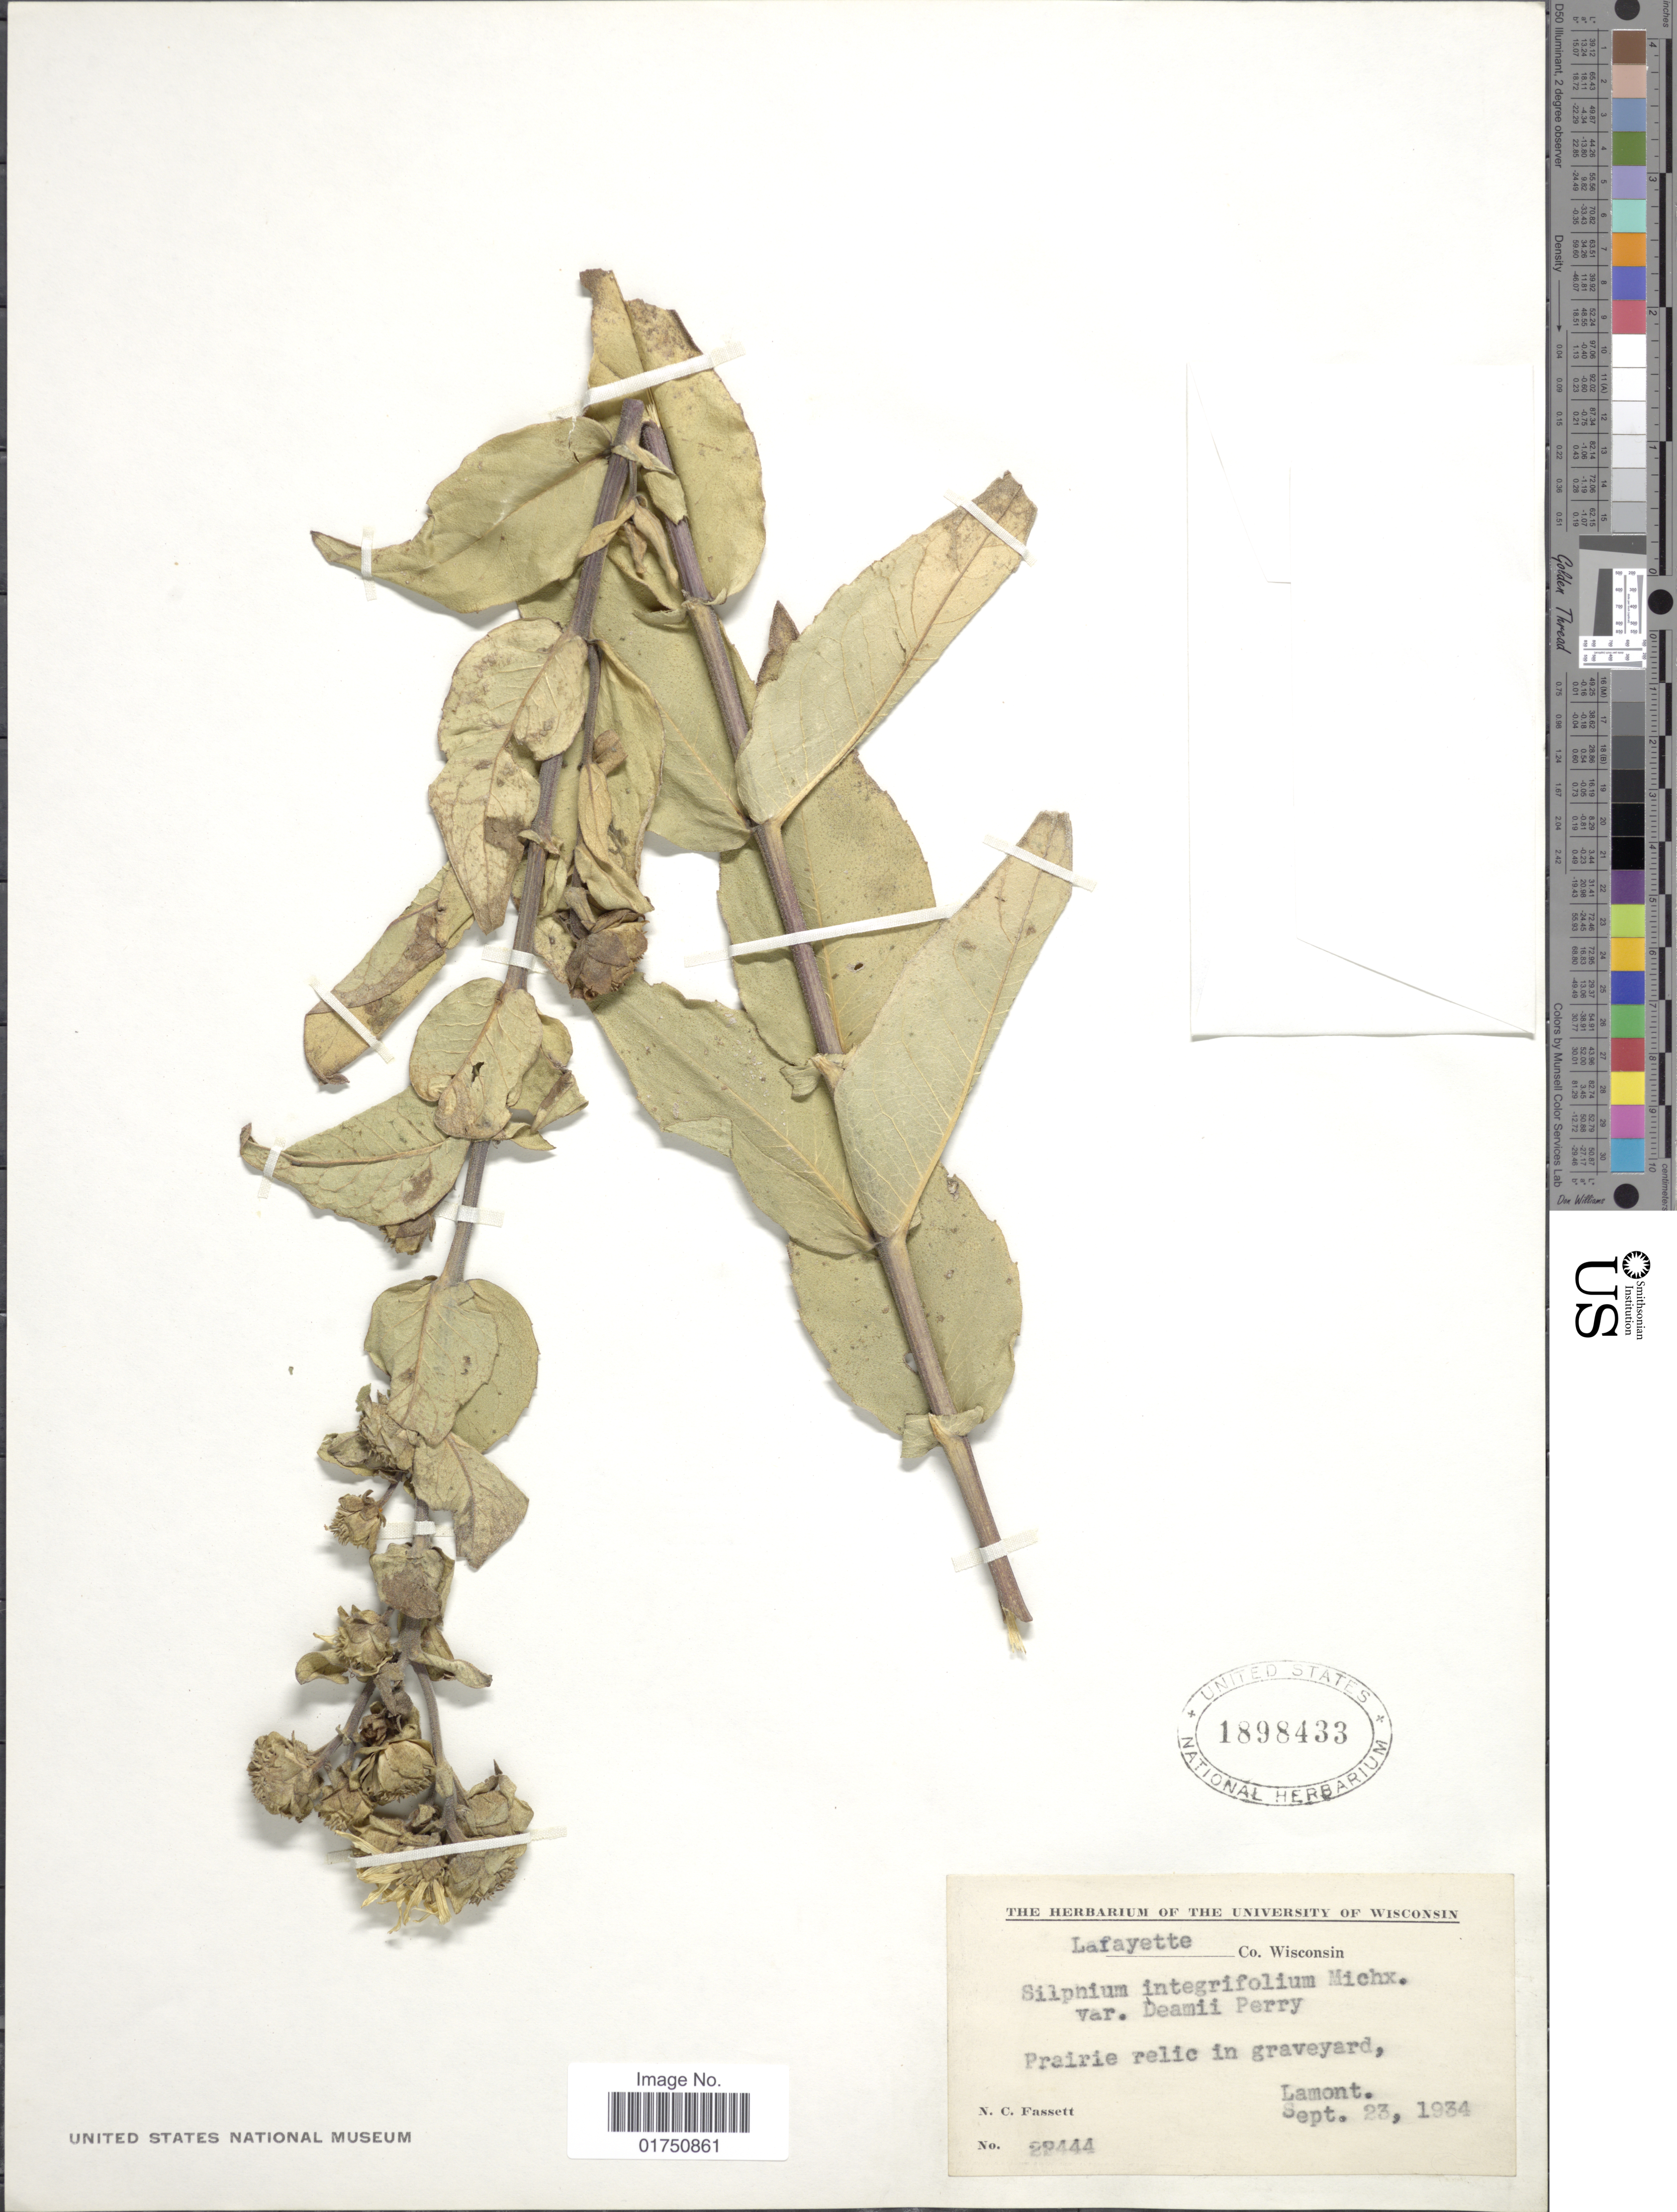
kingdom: Plantae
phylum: Tracheophyta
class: Magnoliopsida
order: Asterales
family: Asteraceae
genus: Silphium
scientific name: Silphium integrifolium var. deamii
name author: L.M. Perry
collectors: N. C. Fassett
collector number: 22444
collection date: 1934-09-23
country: United States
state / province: Wisconsin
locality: Lafayette Co. Wisconsin. Prairie relic in graveyard, Lamont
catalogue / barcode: US 1898433